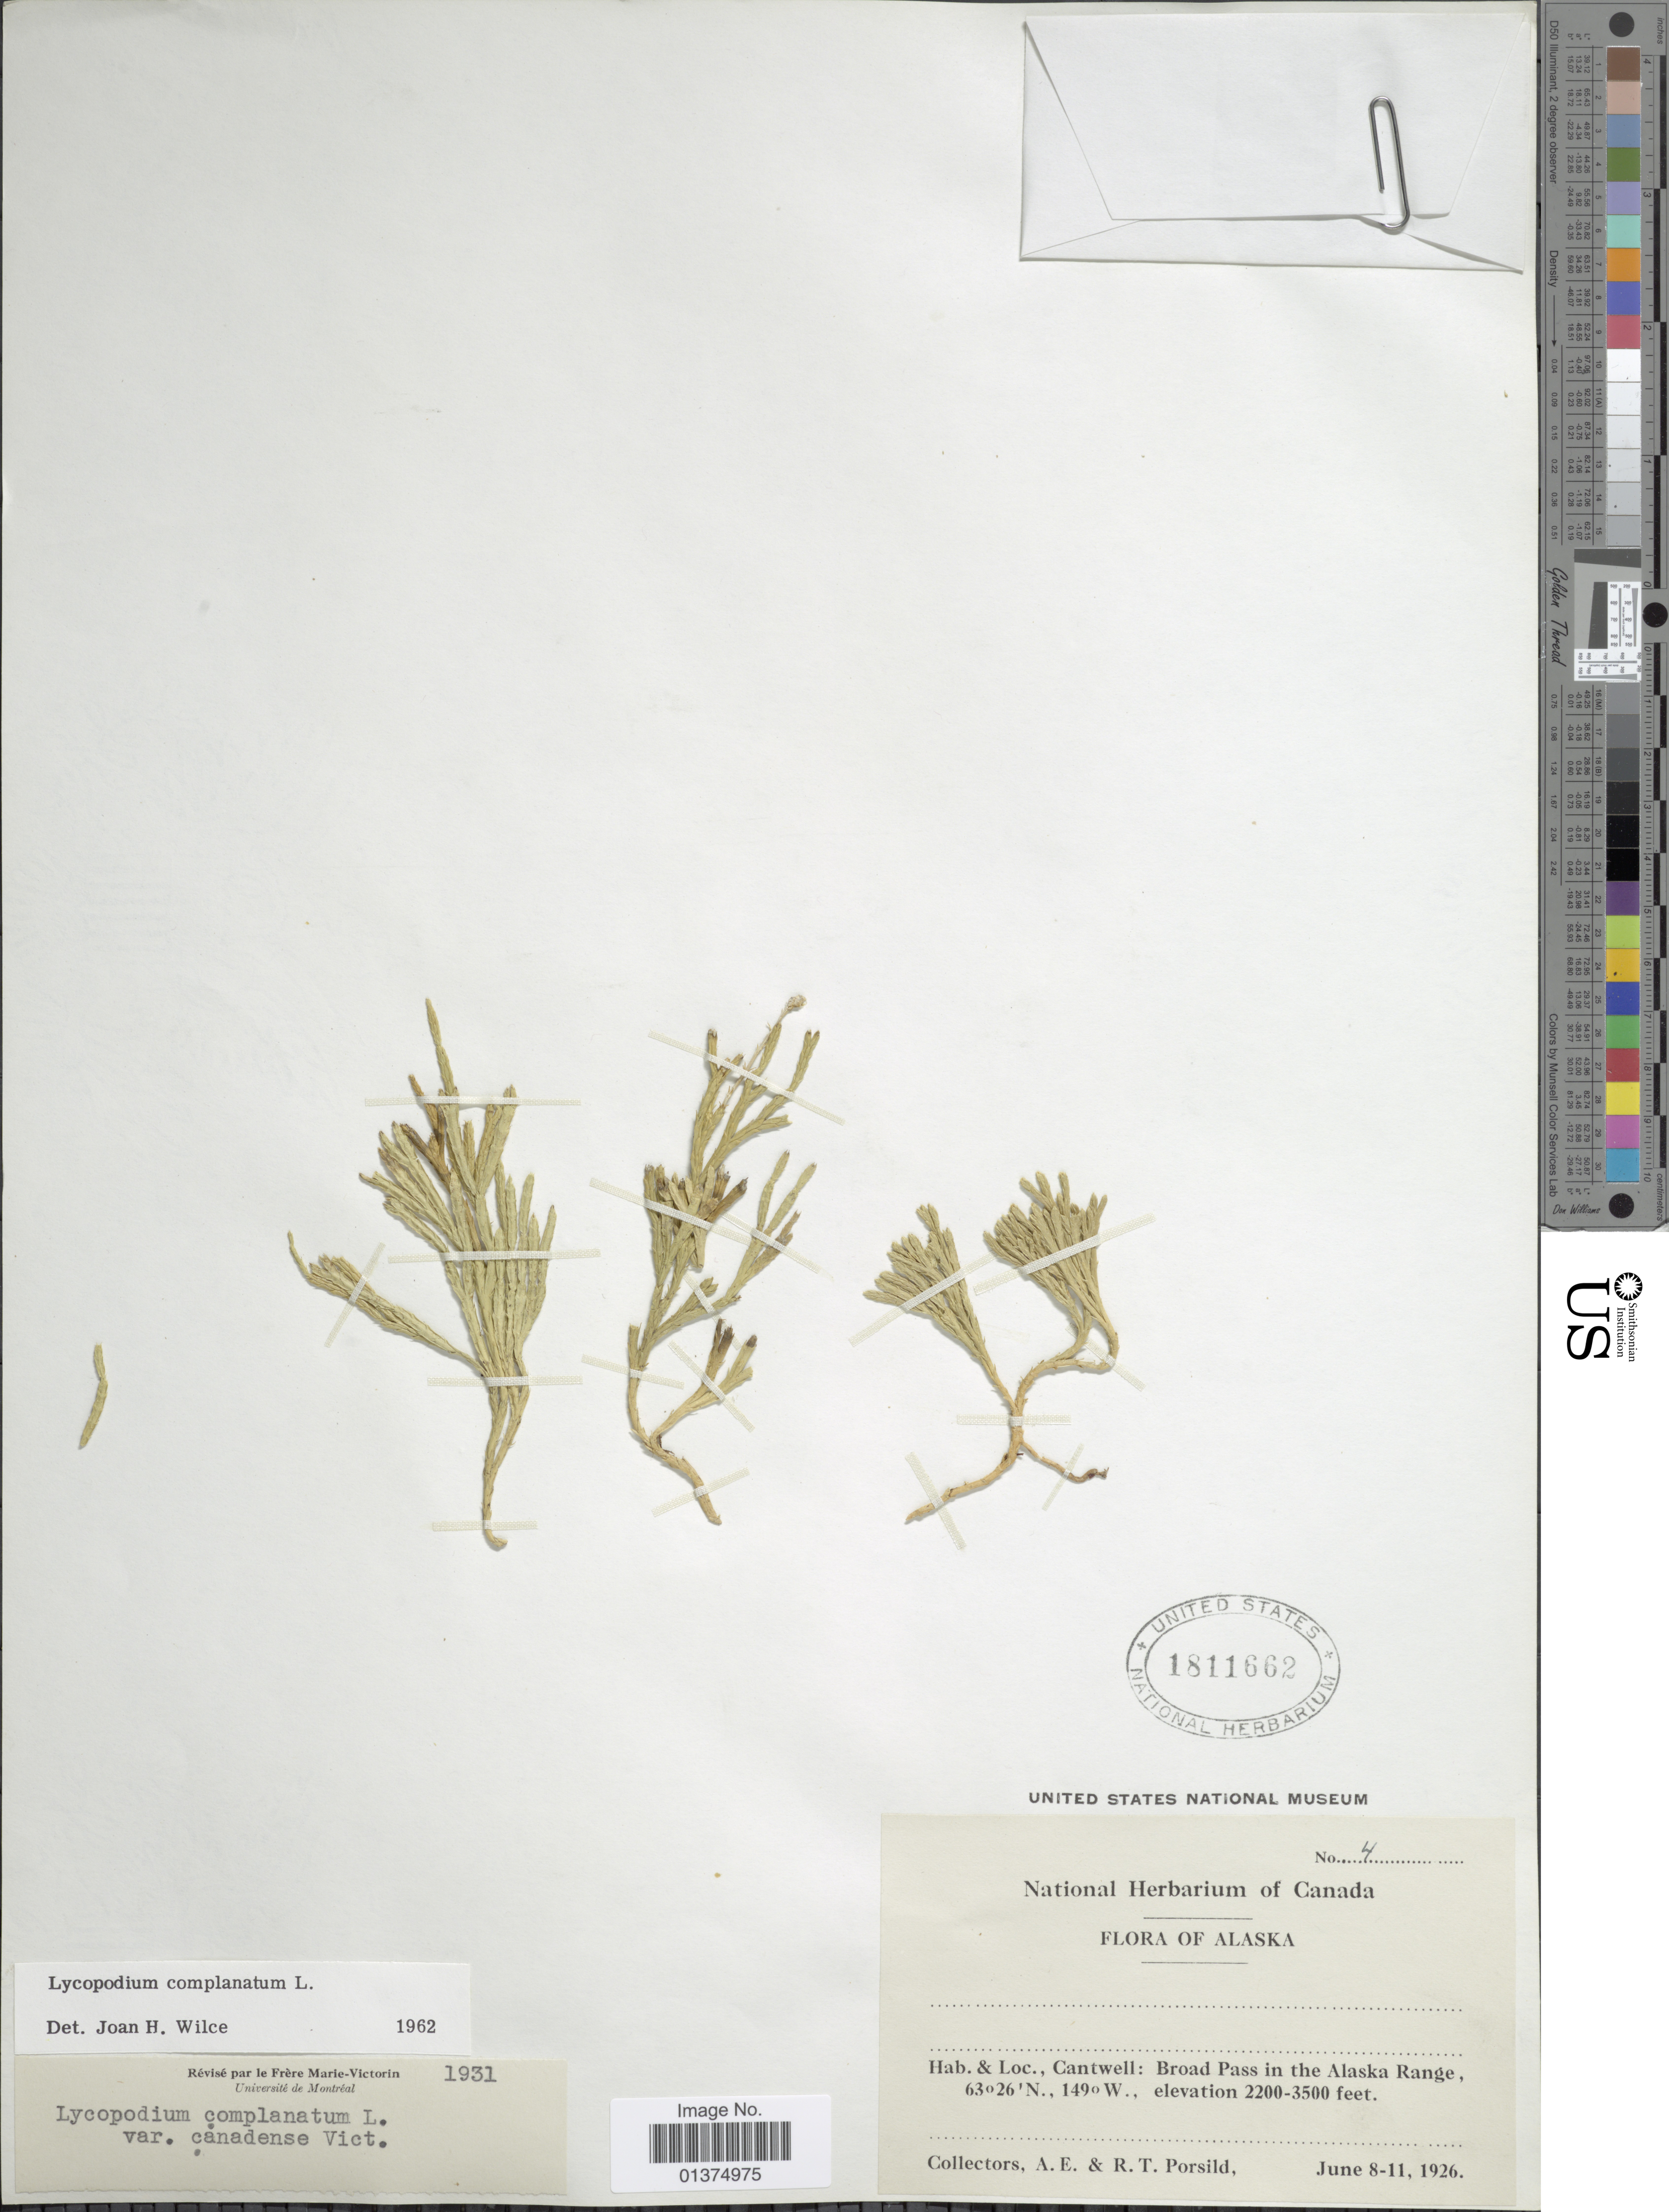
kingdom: Plantae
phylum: Tracheophyta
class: Lycopodiopsida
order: Lycopodiales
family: Lycopodiaceae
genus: Diphasiastrum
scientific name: Diphasiastrum complanatum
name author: (L.) Holub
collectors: A. E. Porsild & R. T. Porsild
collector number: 4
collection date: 1926-06-08/1926-06-11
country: United States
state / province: Alaska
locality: Cantwell: Broad Pass in the Alaska Range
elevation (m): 671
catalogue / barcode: US 1811662